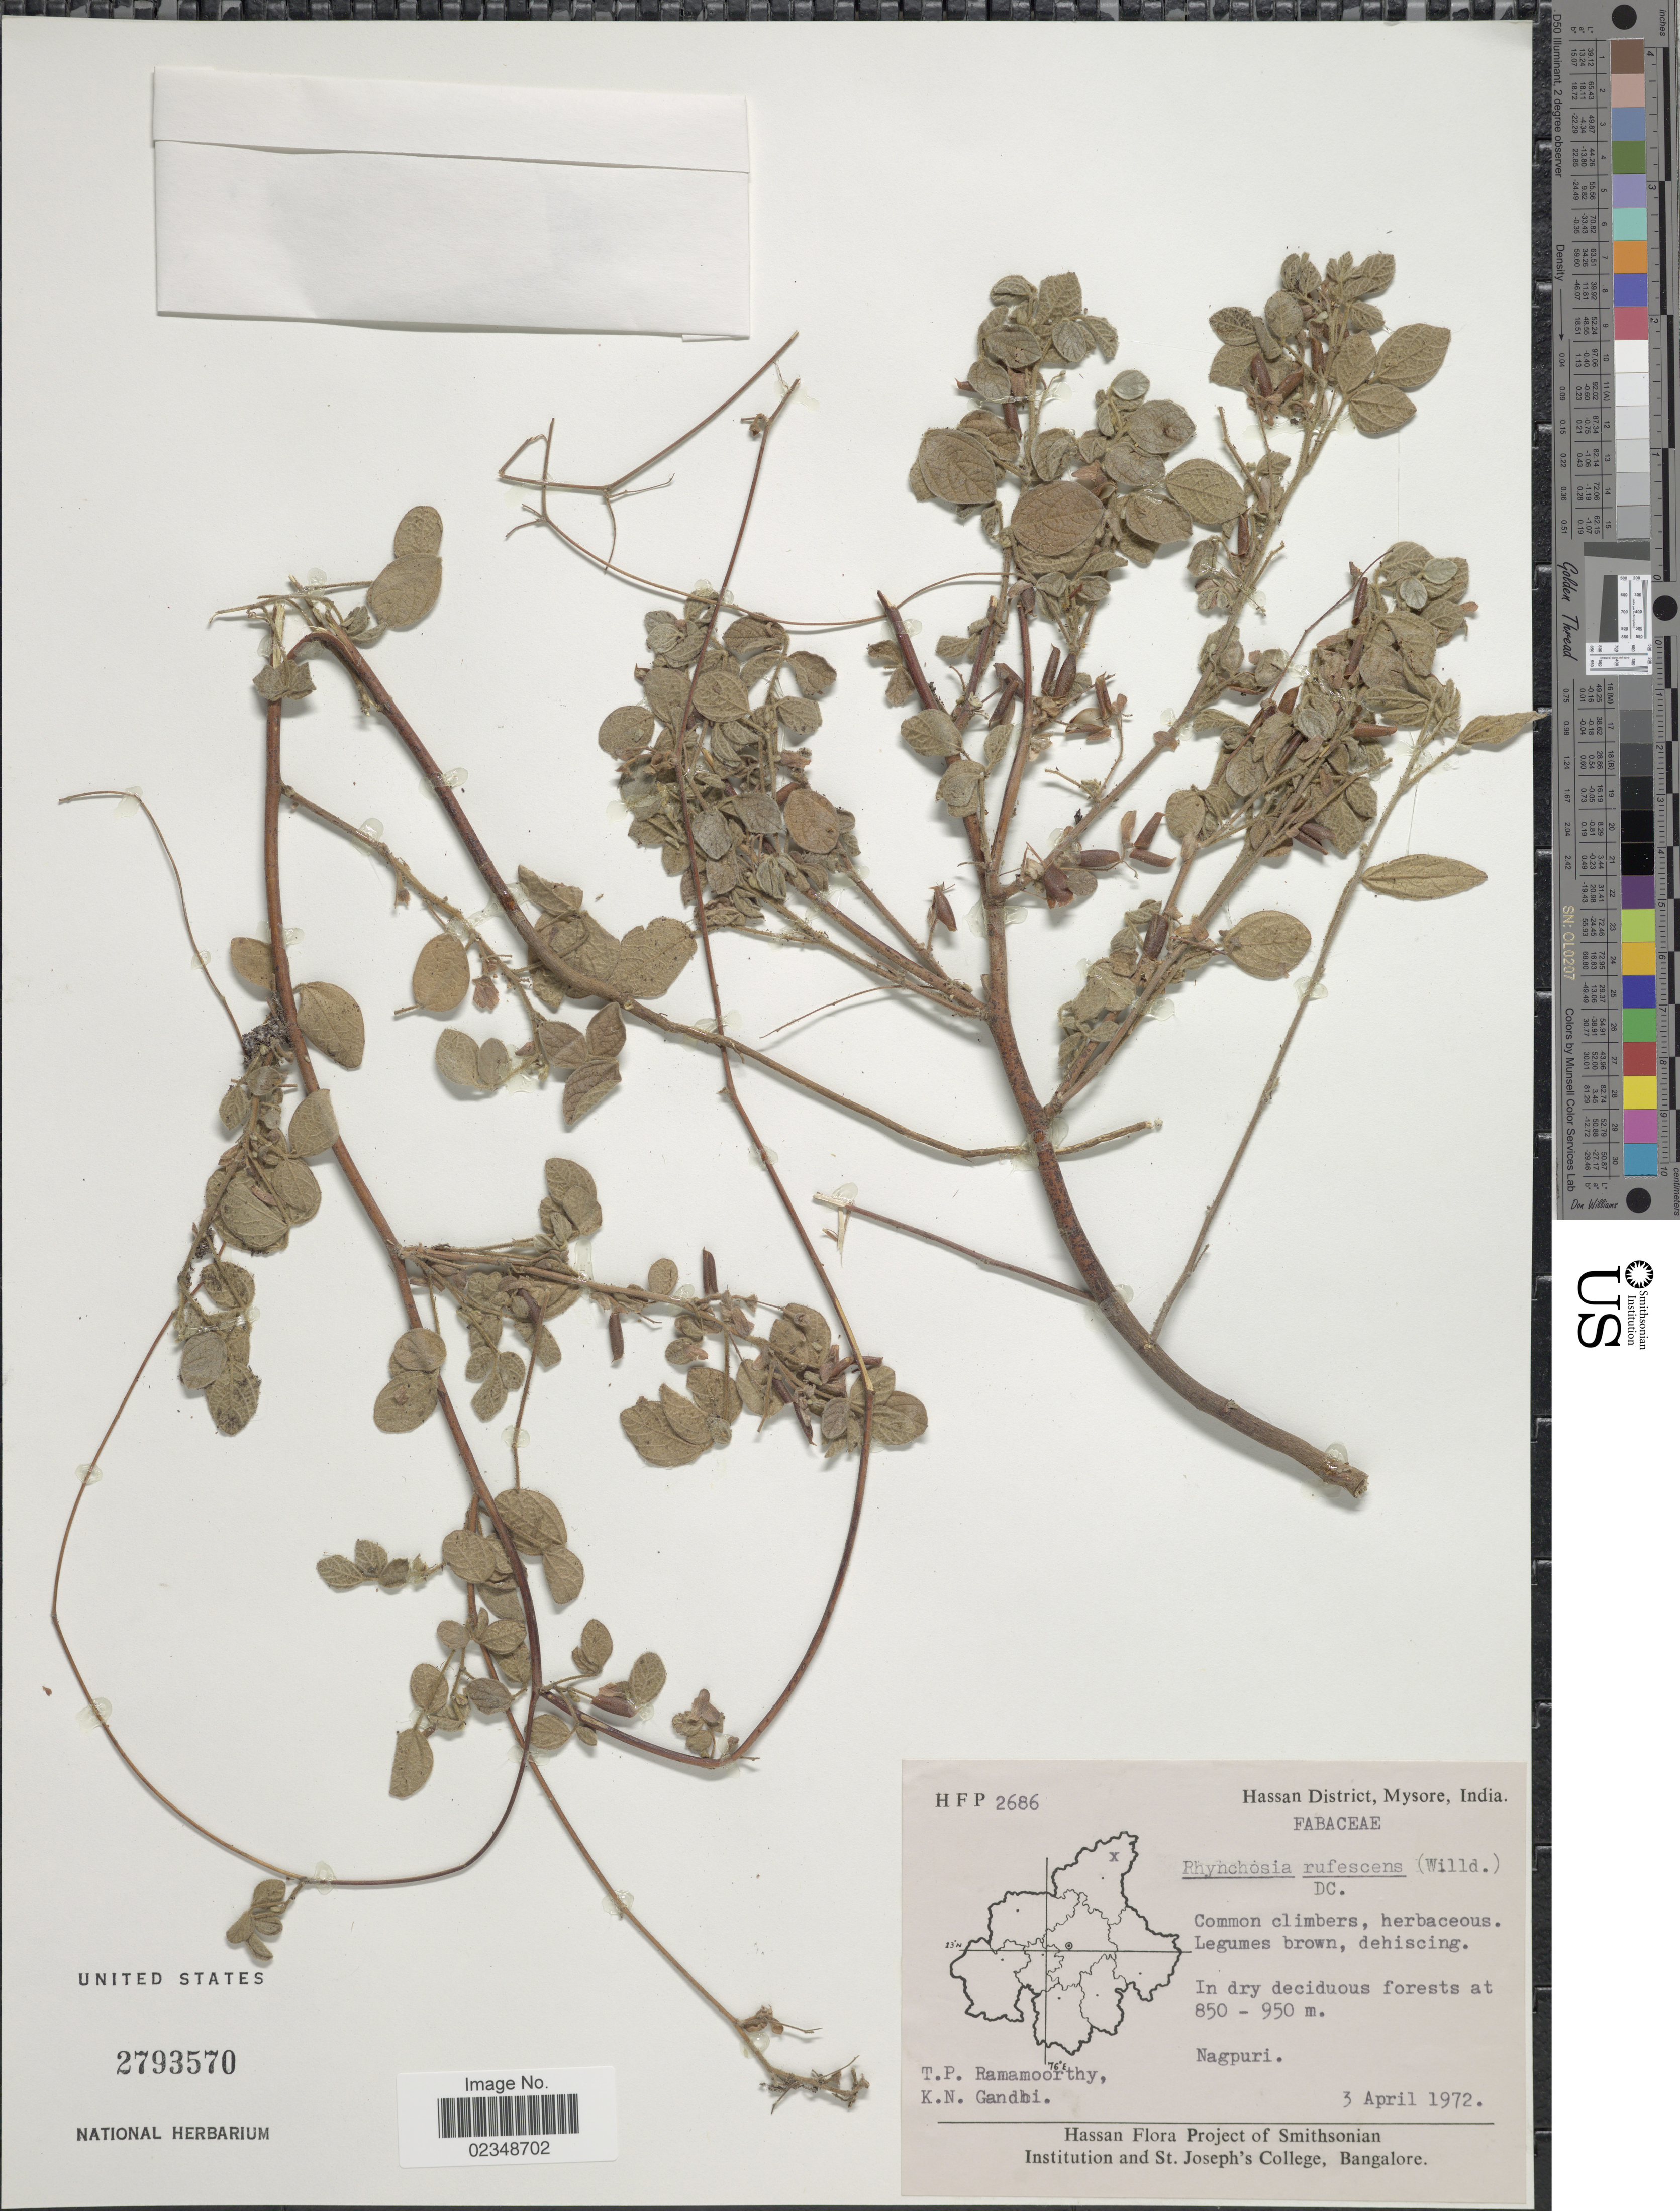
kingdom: Plantae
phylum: Tracheophyta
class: Magnoliopsida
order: Fabales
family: Fabaceae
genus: Rhynchosia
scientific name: Rhynchosia rufescens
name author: DC.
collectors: T. P. Ramamoorthy & K. N. Gandhi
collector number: HFP2686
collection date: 1972-04-03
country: India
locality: Hassan District, Mysore, Nagpuri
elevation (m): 850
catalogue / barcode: US 2793570